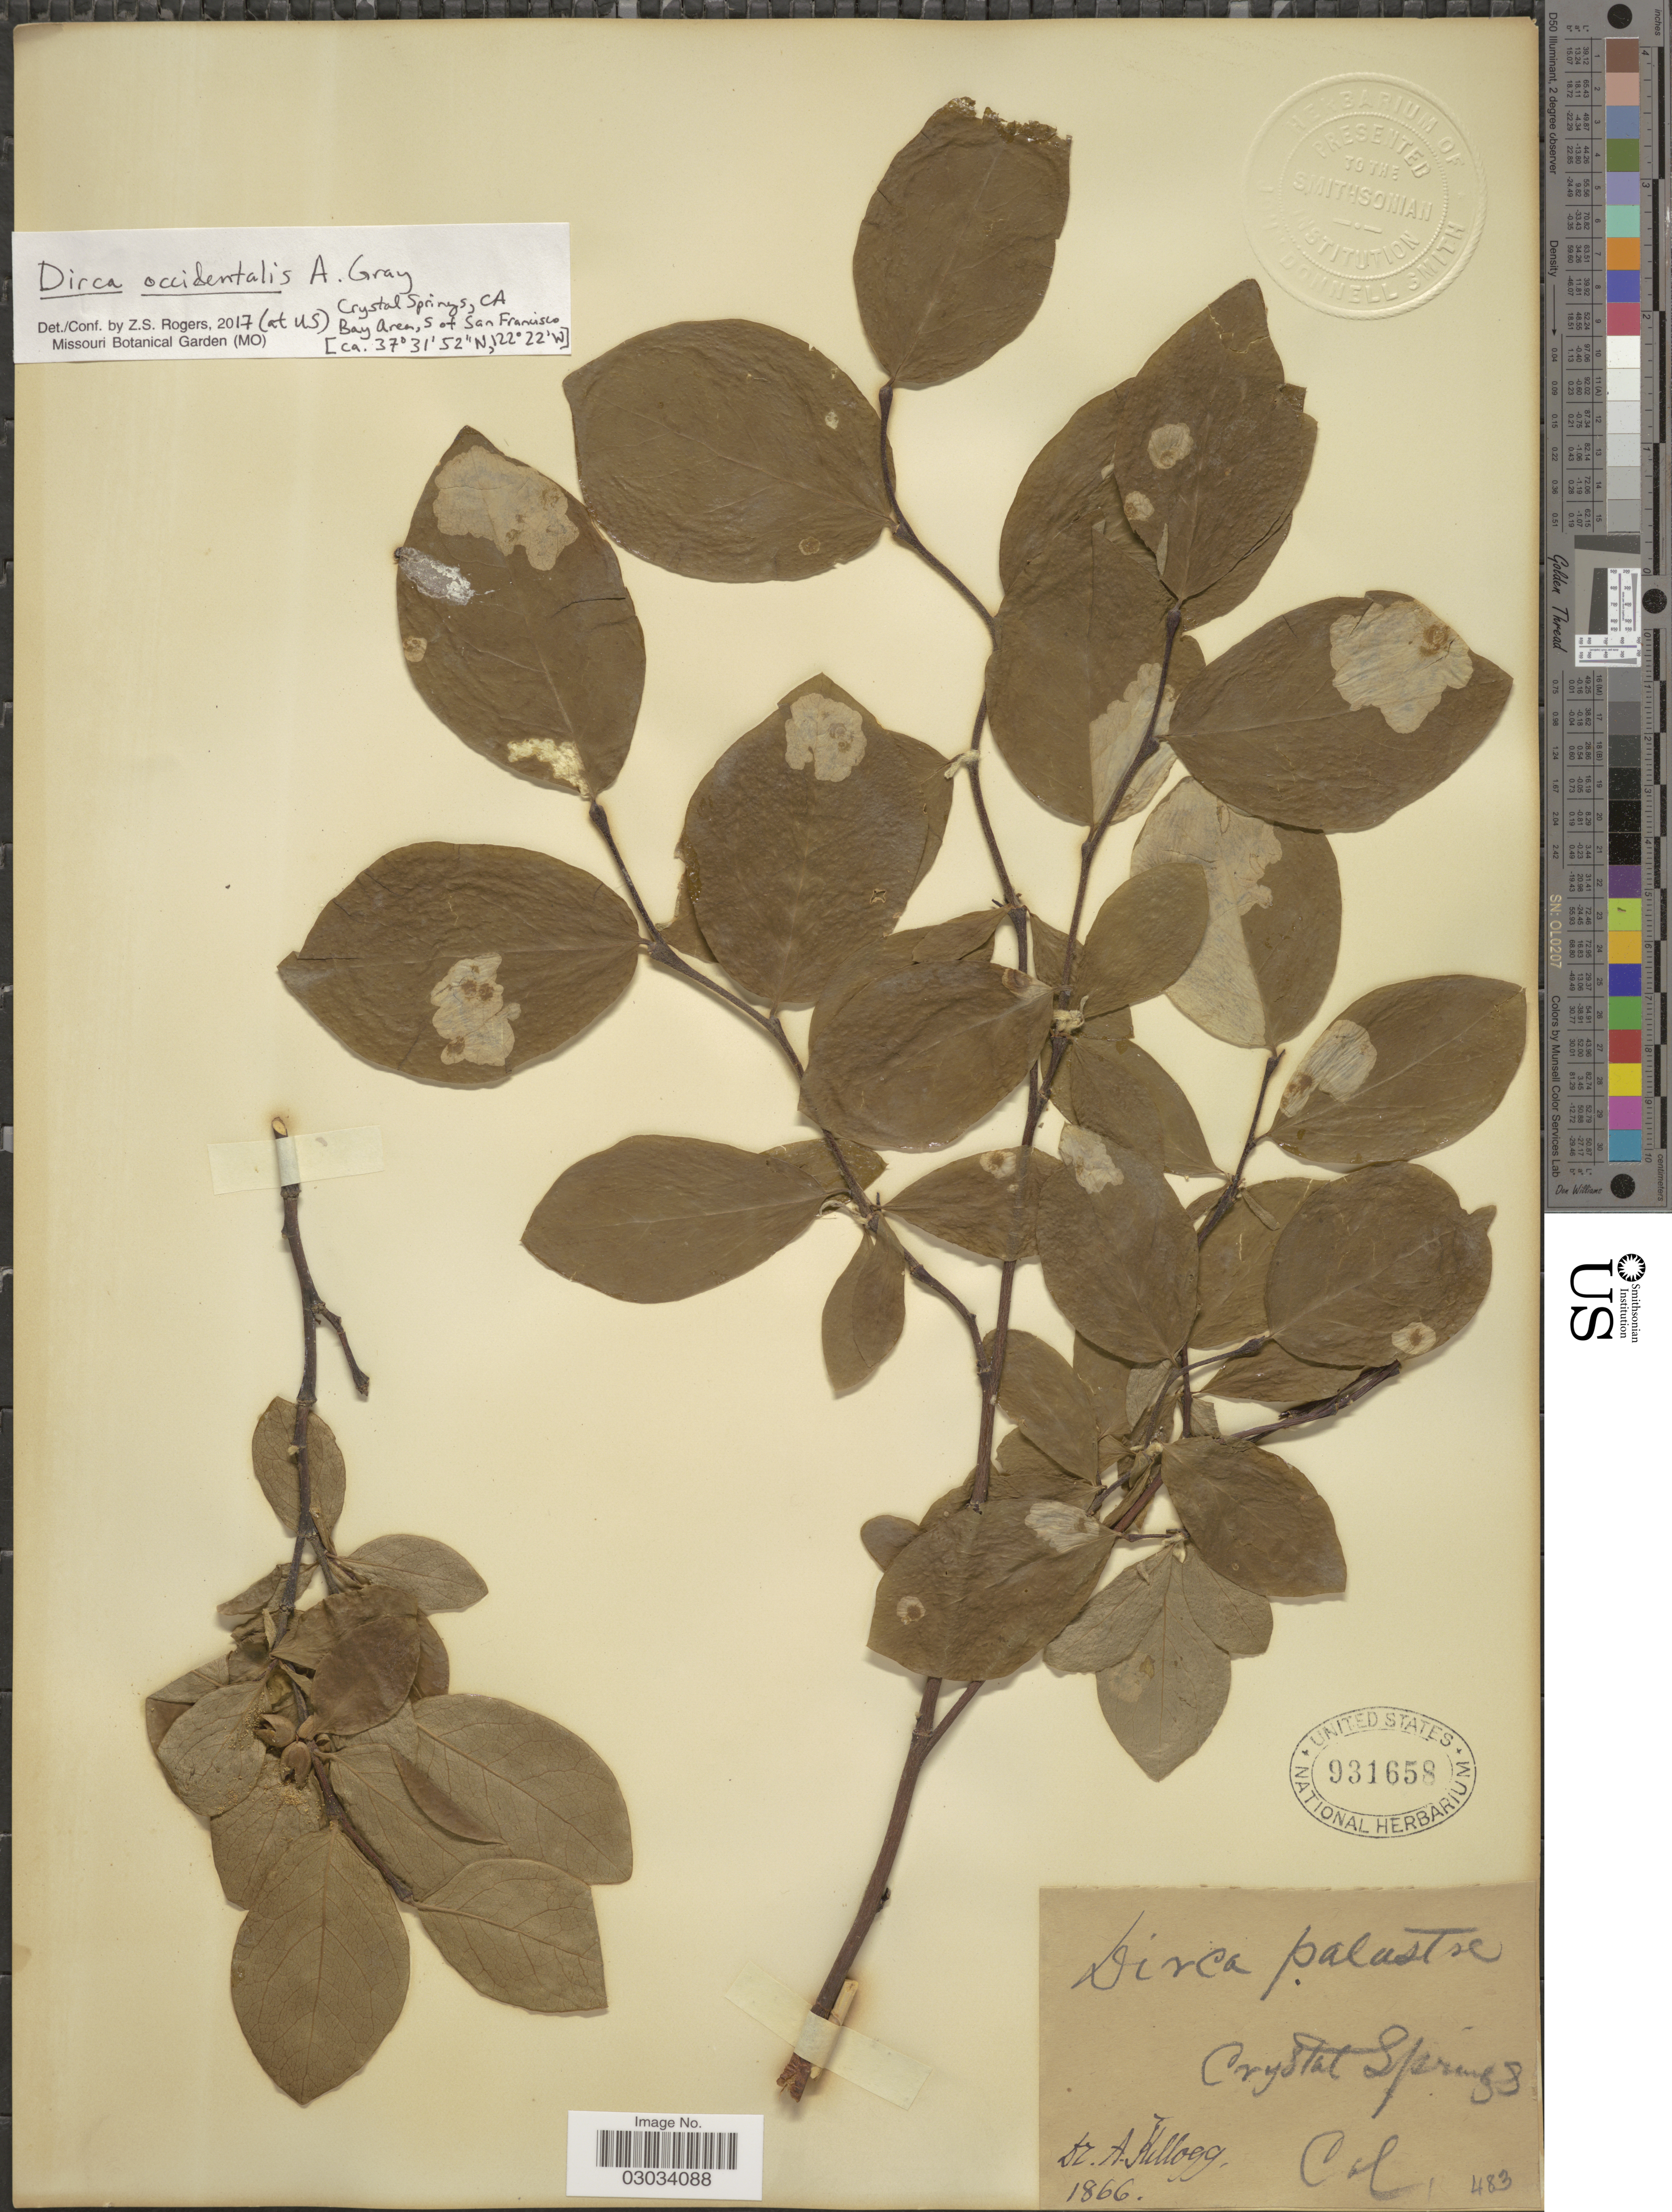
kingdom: Plantae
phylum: Tracheophyta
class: Magnoliopsida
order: Malvales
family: Thymelaeaceae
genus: Dirca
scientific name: Dirca occidentalis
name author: A. Gray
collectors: A. Kellogg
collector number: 483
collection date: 1866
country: United States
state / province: California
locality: Crystal Springs.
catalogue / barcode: US 931658